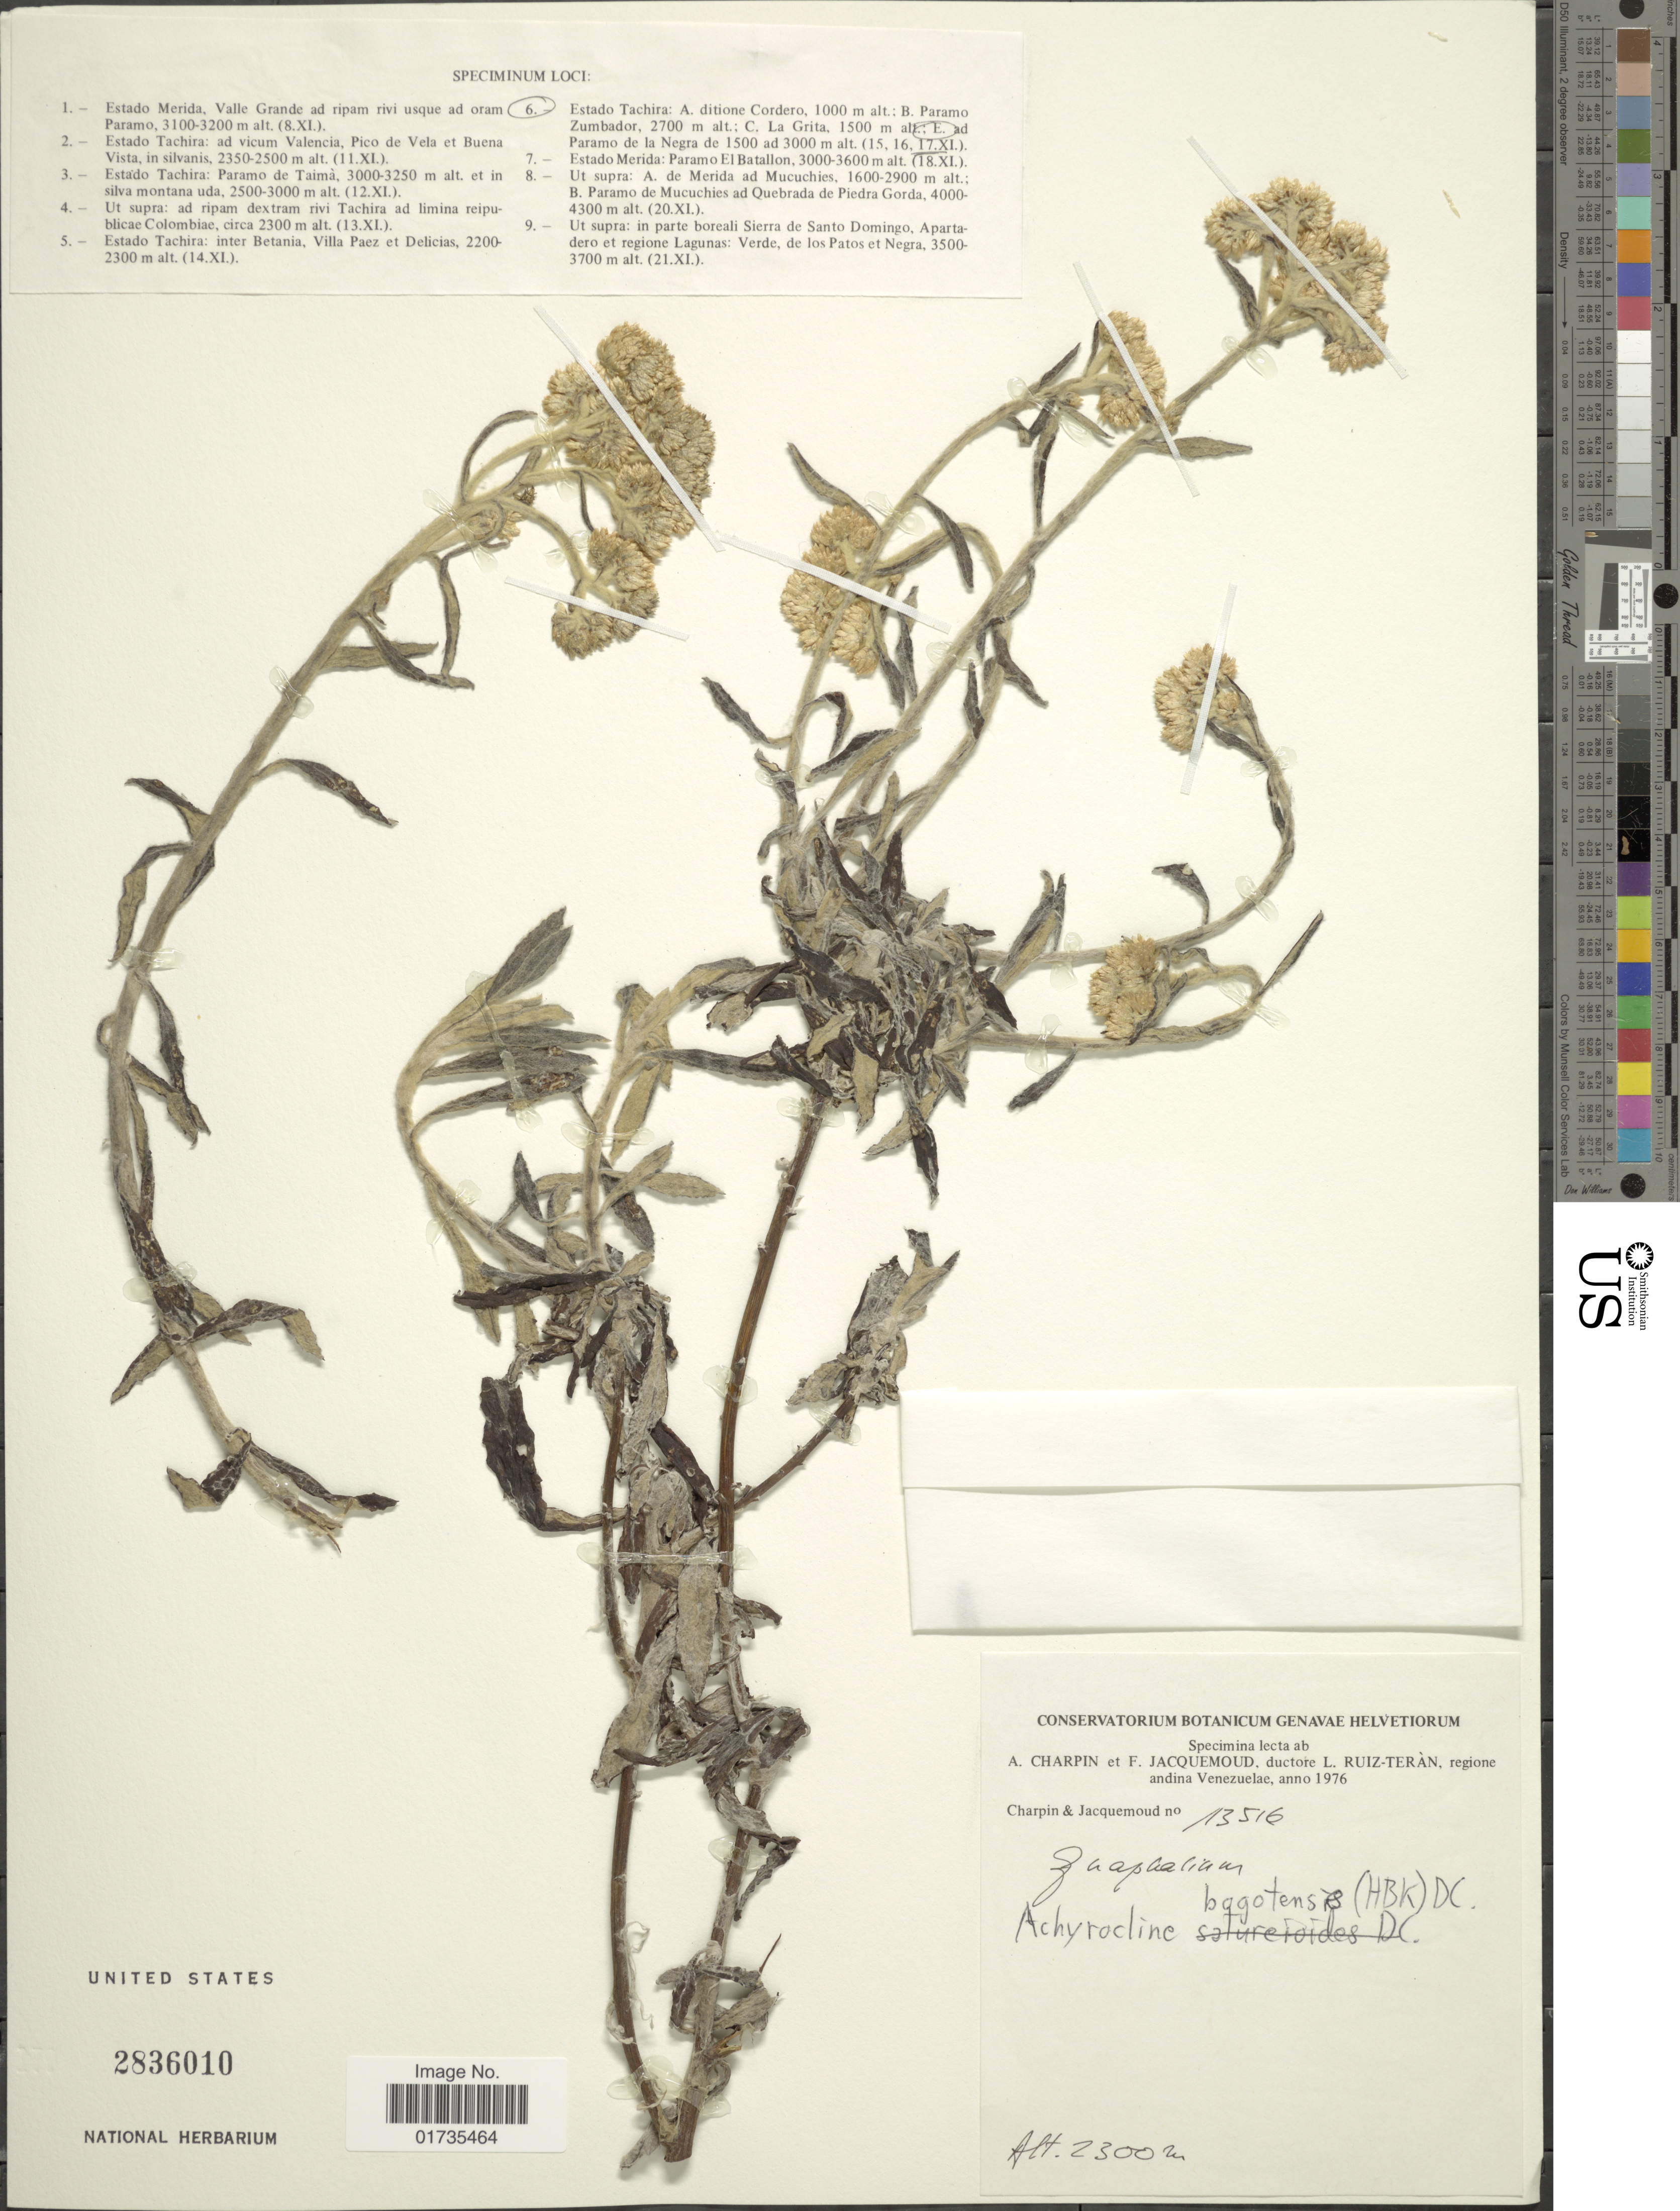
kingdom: Plantae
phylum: Tracheophyta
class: Magnoliopsida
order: Asterales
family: Asteraceae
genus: Achyrocline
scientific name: Achyrocline bogotensis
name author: (Kunth) DC.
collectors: A. Charpin, F. Jacquemoud & L. E. Ruíz-Terán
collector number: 13516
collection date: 1976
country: Venezuela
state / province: Tachira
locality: Estado TachiraL ad paramo de la Negra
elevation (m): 2300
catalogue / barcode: US 2836010